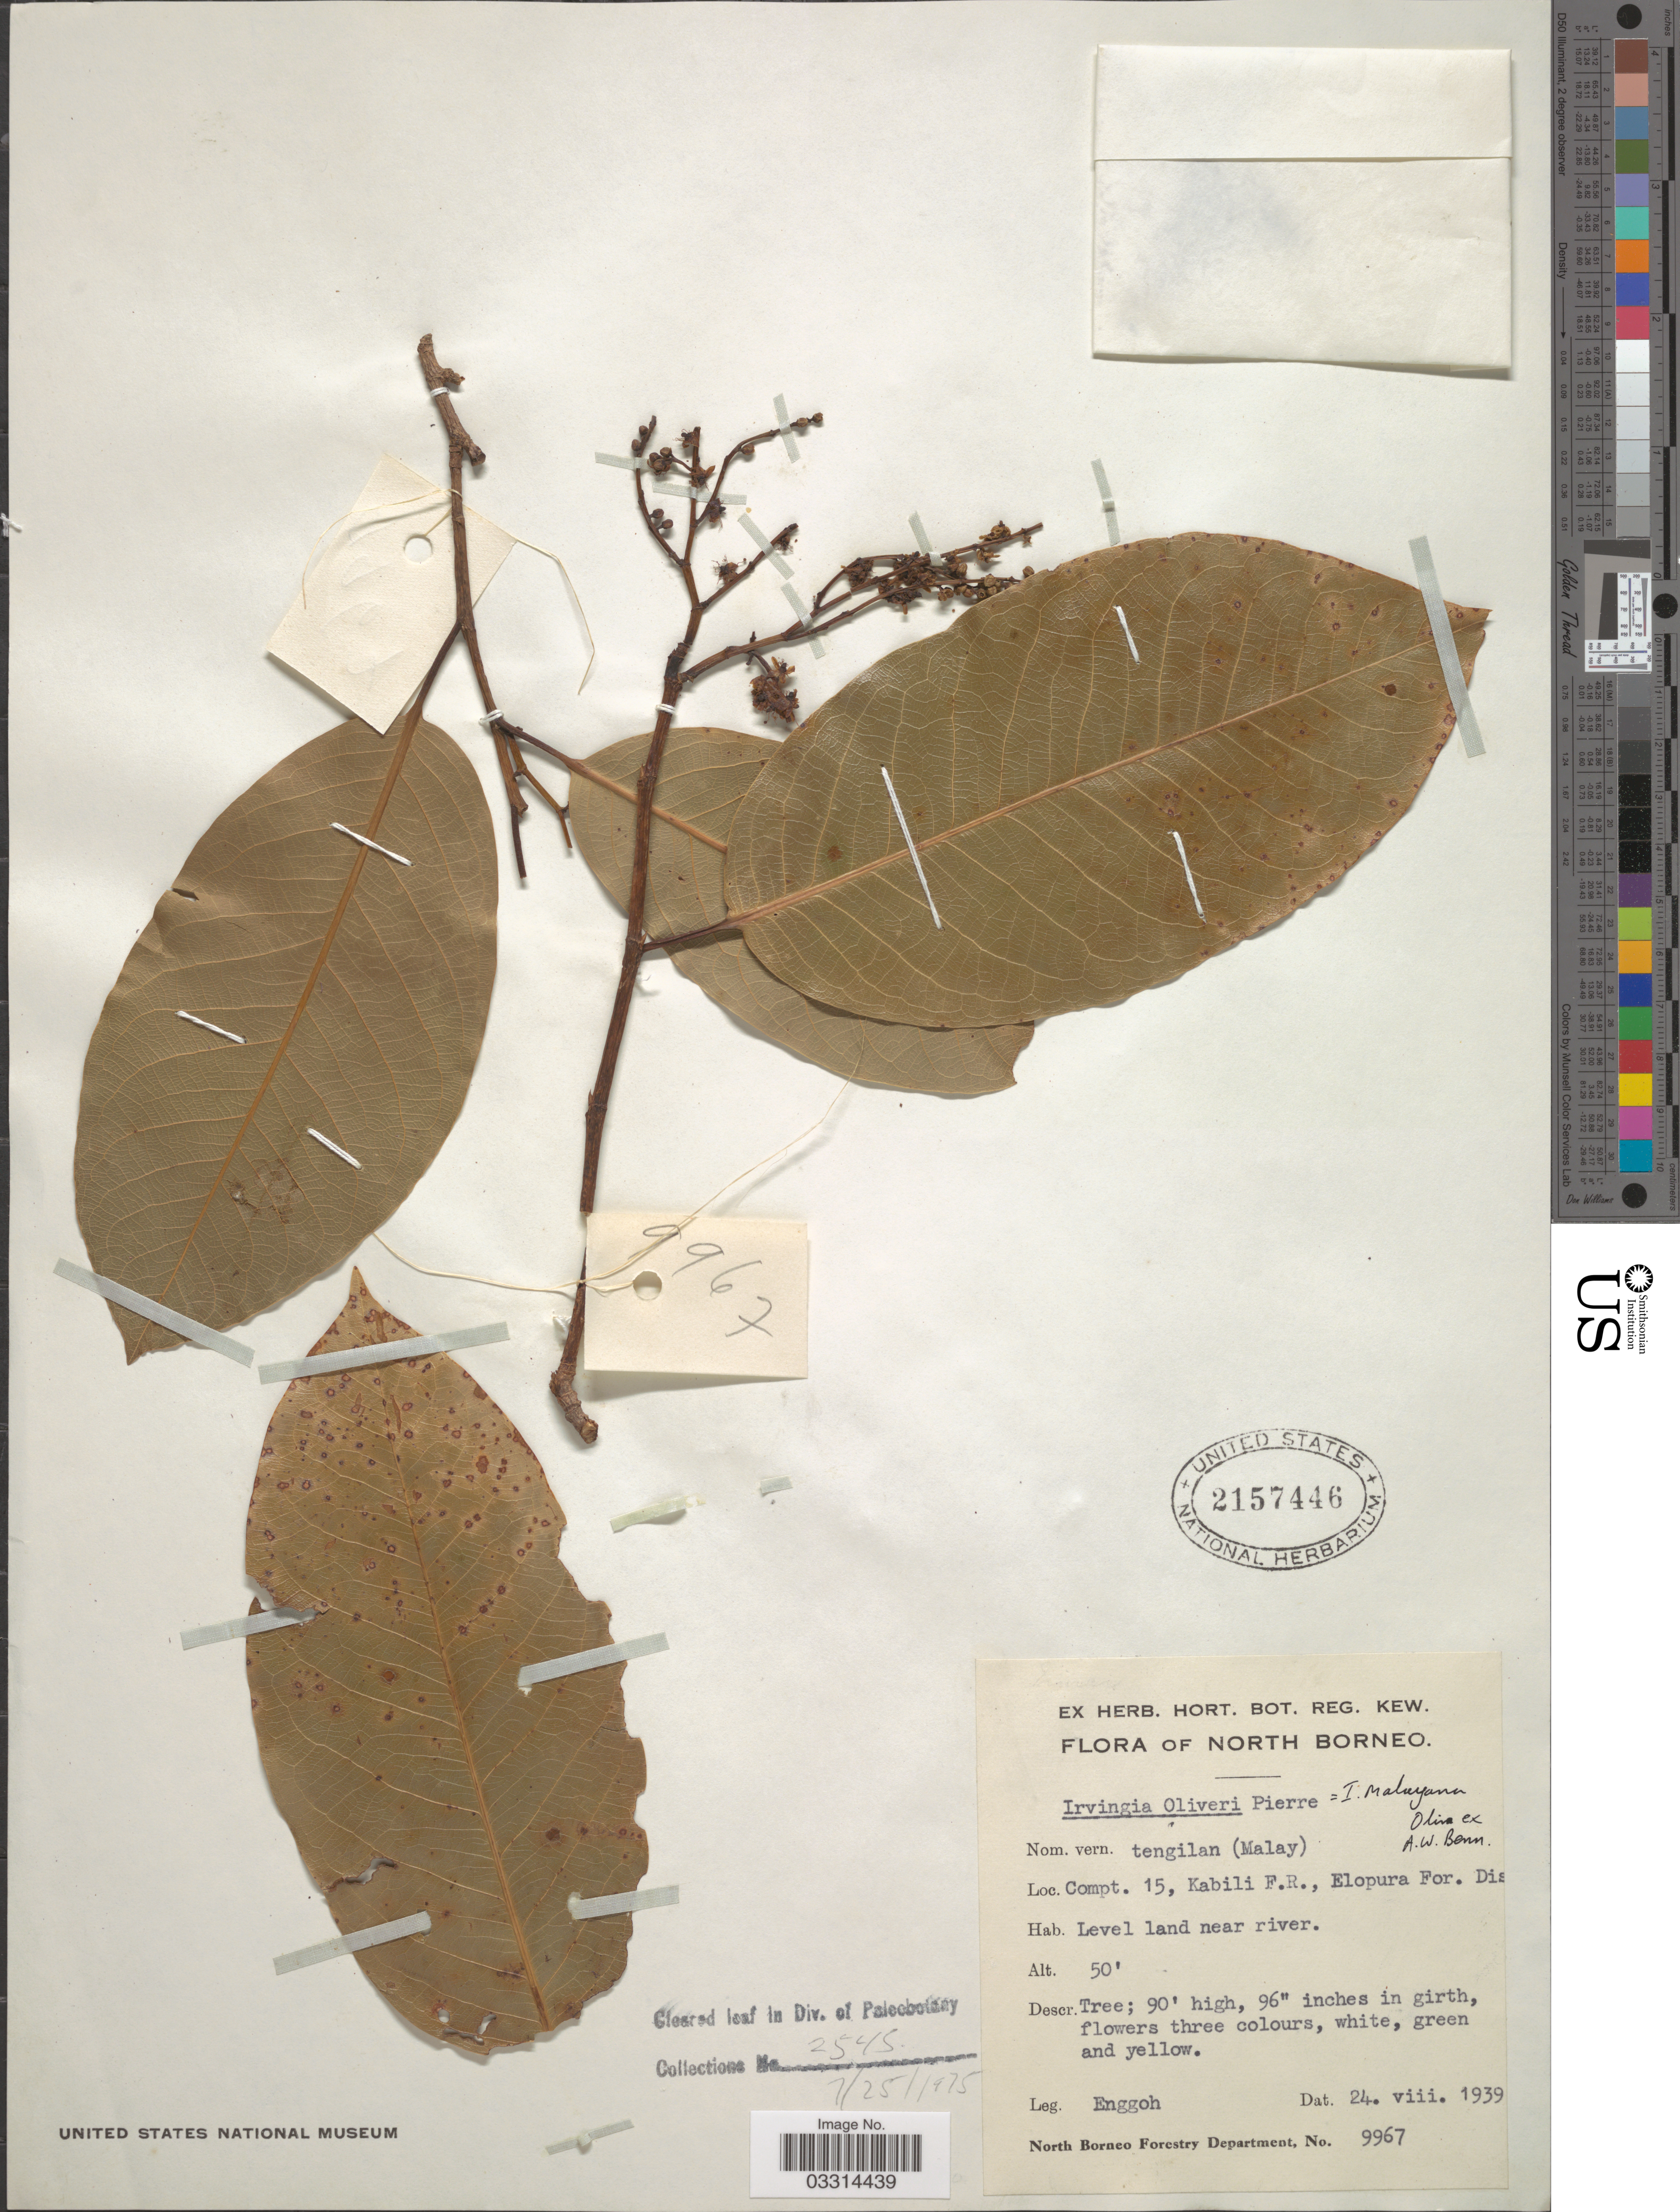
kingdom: Plantae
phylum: Tracheophyta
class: Magnoliopsida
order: Malpighiales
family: Irvingiaceae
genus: Irvingia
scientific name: Irvingia malayana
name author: Oliv. & Benn.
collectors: -. Enggoh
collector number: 9967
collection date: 1939-08-24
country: Malaysia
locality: North Borneo. Compt. 15, Kabili F.R., Elopura For. Dis. Level land near river.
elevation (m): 15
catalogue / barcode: US 2157446